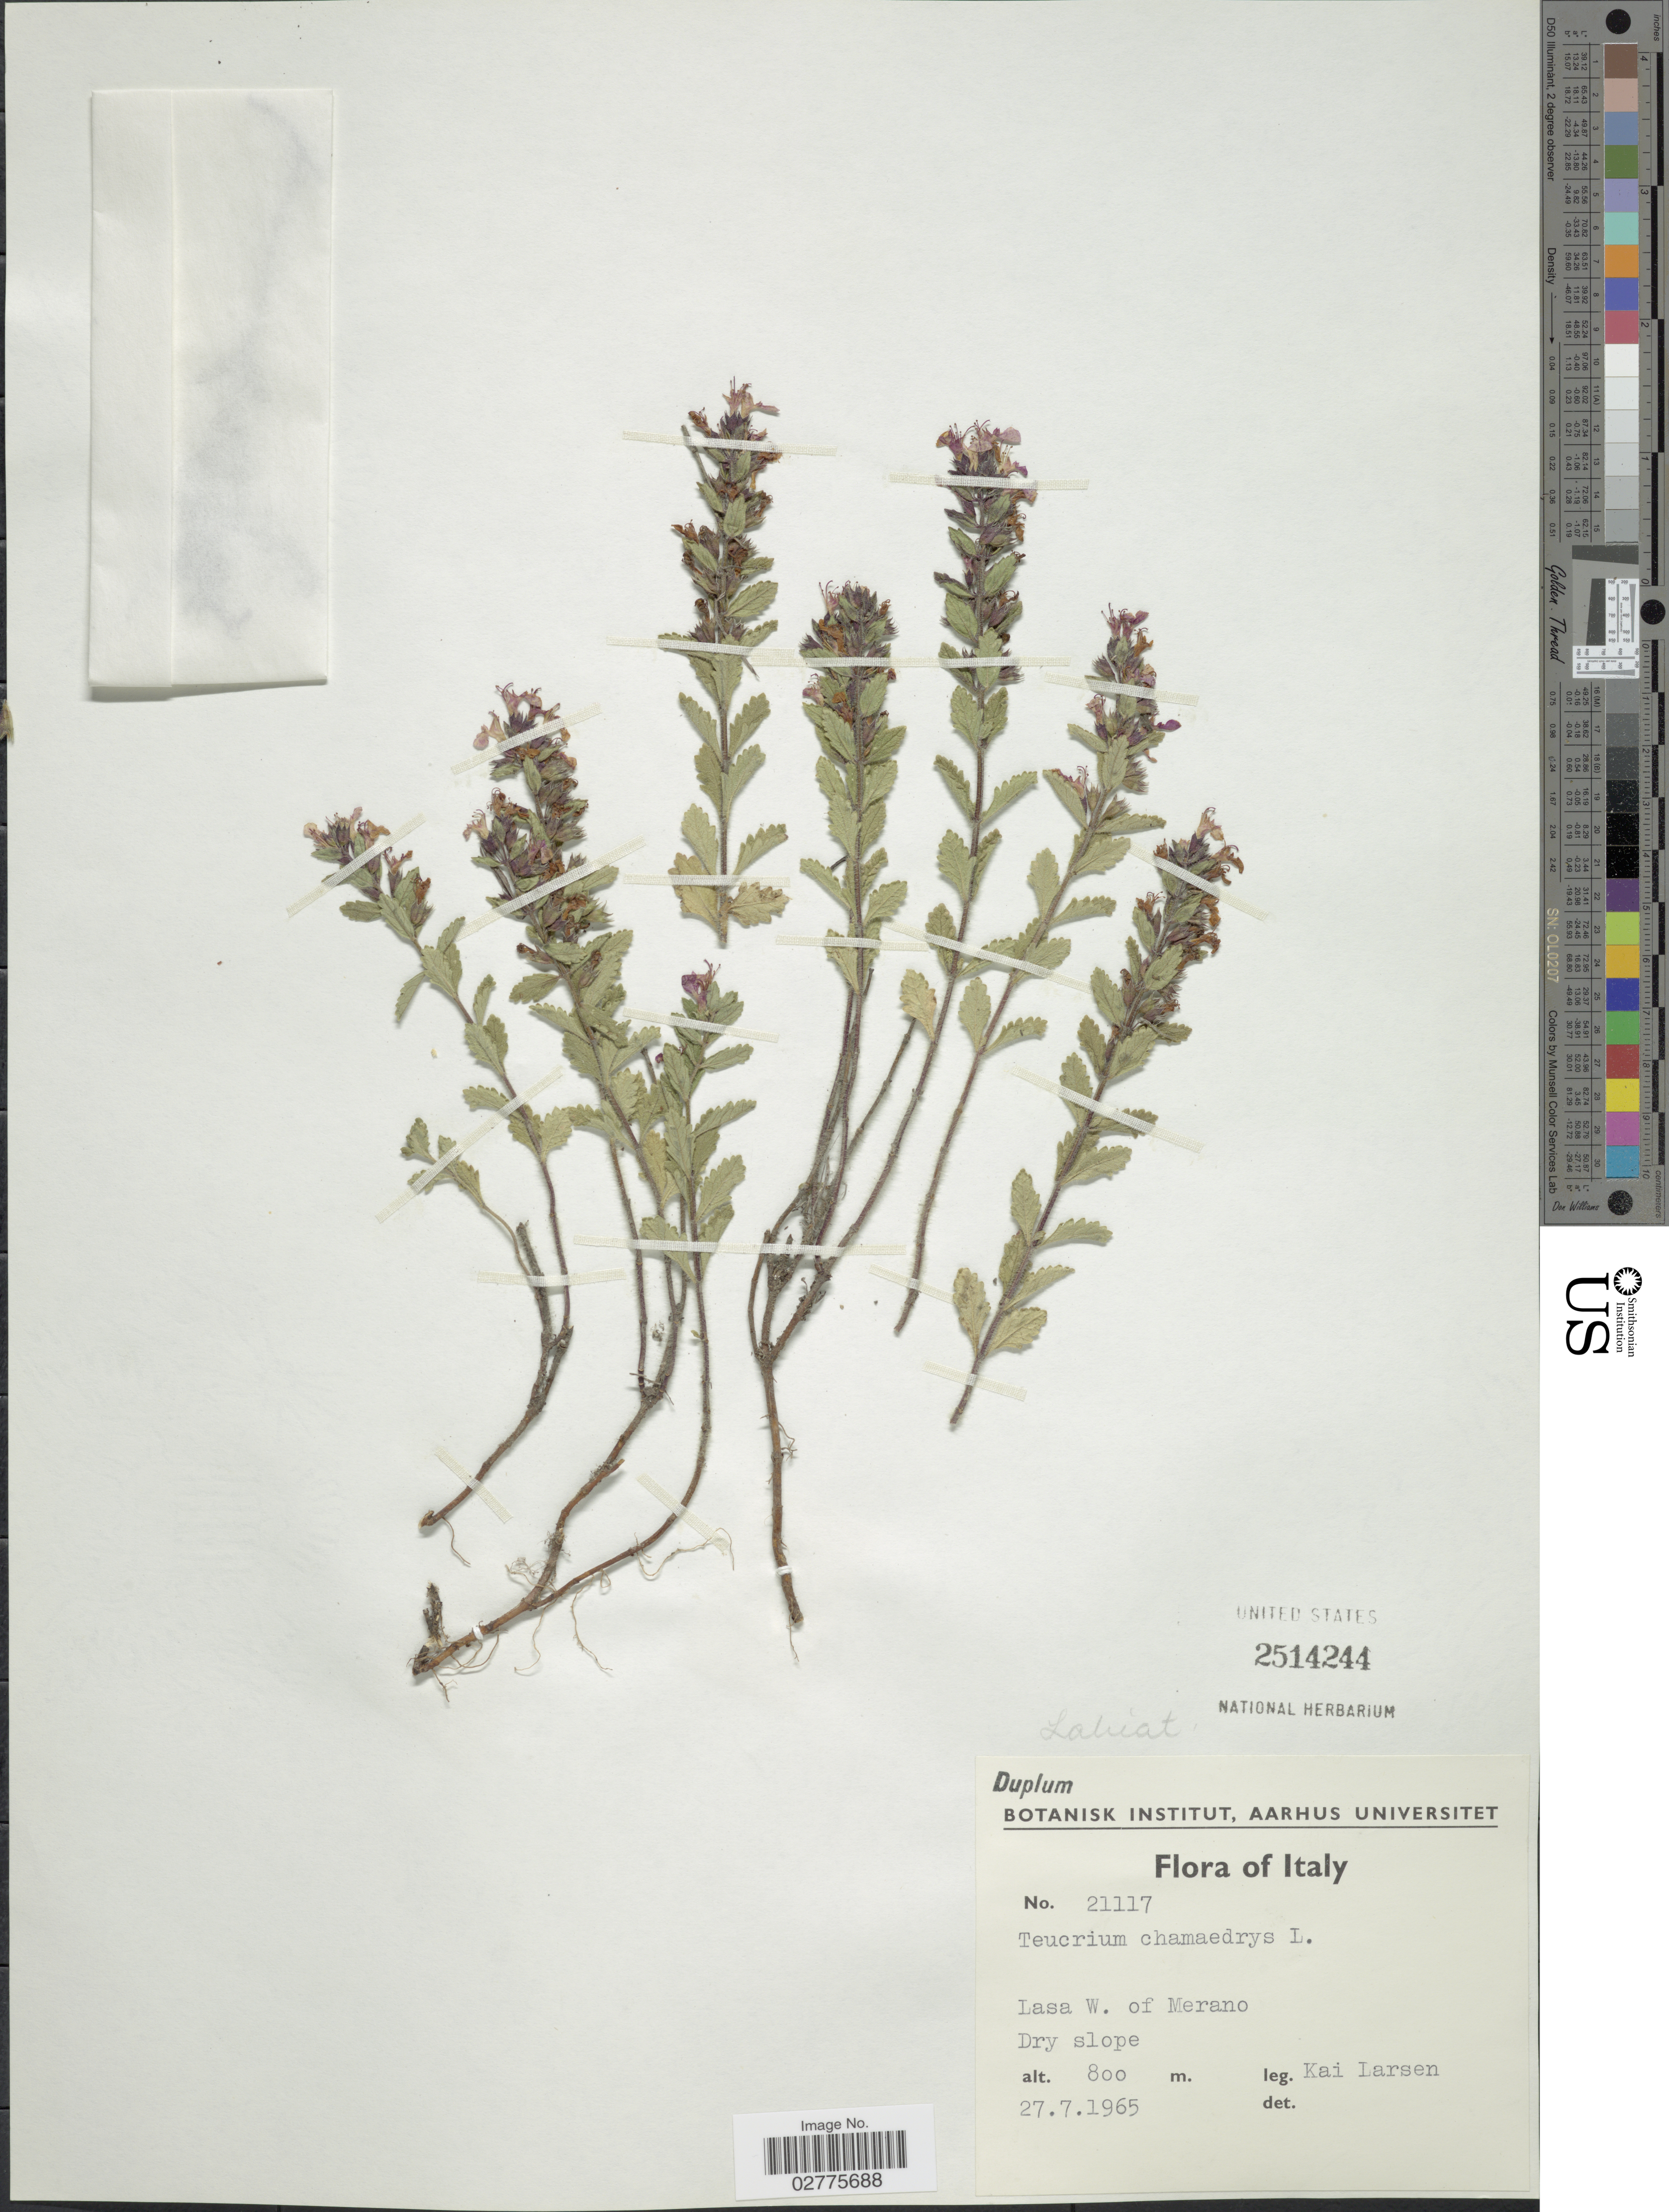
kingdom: Plantae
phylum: Tracheophyta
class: Magnoliopsida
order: Lamiales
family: Lamiaceae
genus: Teucrium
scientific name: Teucrium chamaedrys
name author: L.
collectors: K. Larsen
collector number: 21117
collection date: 1965-07-27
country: Italy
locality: Lasa W. of Merano.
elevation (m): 800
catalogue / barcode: US 2514244